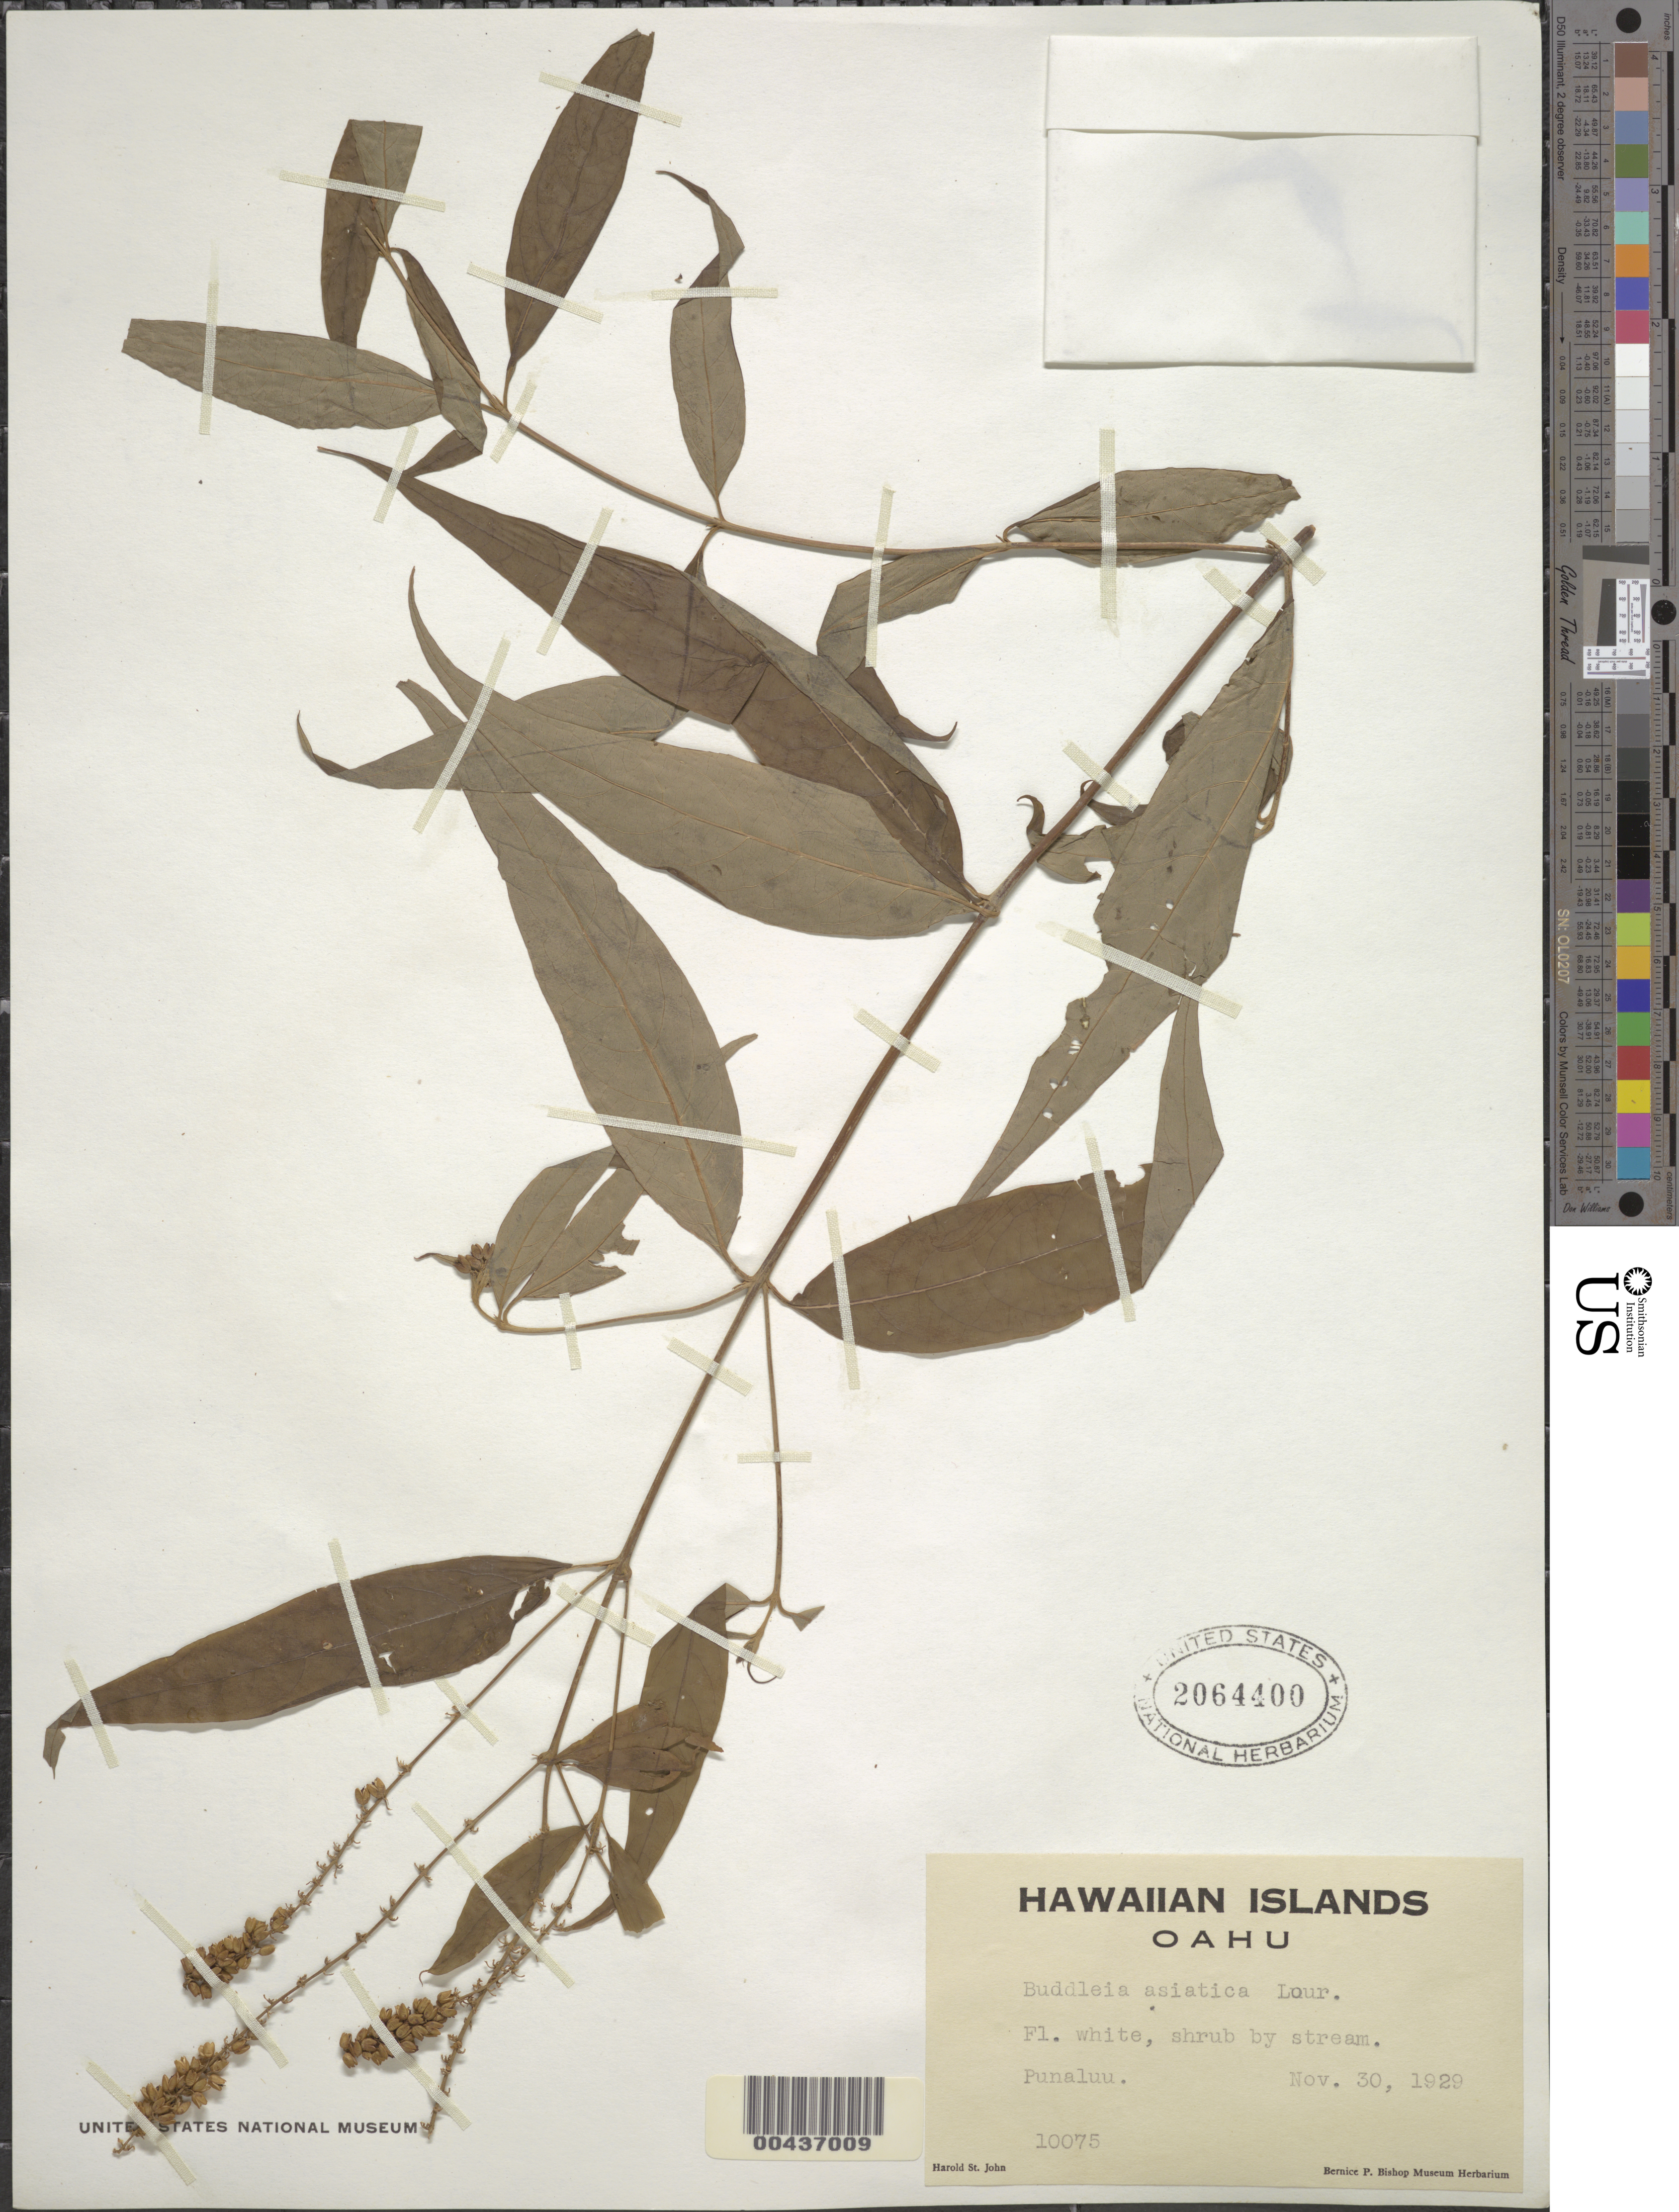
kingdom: Plantae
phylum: Tracheophyta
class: Magnoliopsida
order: Lamiales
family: Scrophulariaceae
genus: Buddleja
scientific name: Buddleja asiatica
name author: Lour.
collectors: H. St. John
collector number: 10075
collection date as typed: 1923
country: United States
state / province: Hawaii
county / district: Hawaii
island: Hawaii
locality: Punaluu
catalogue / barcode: US 2064400